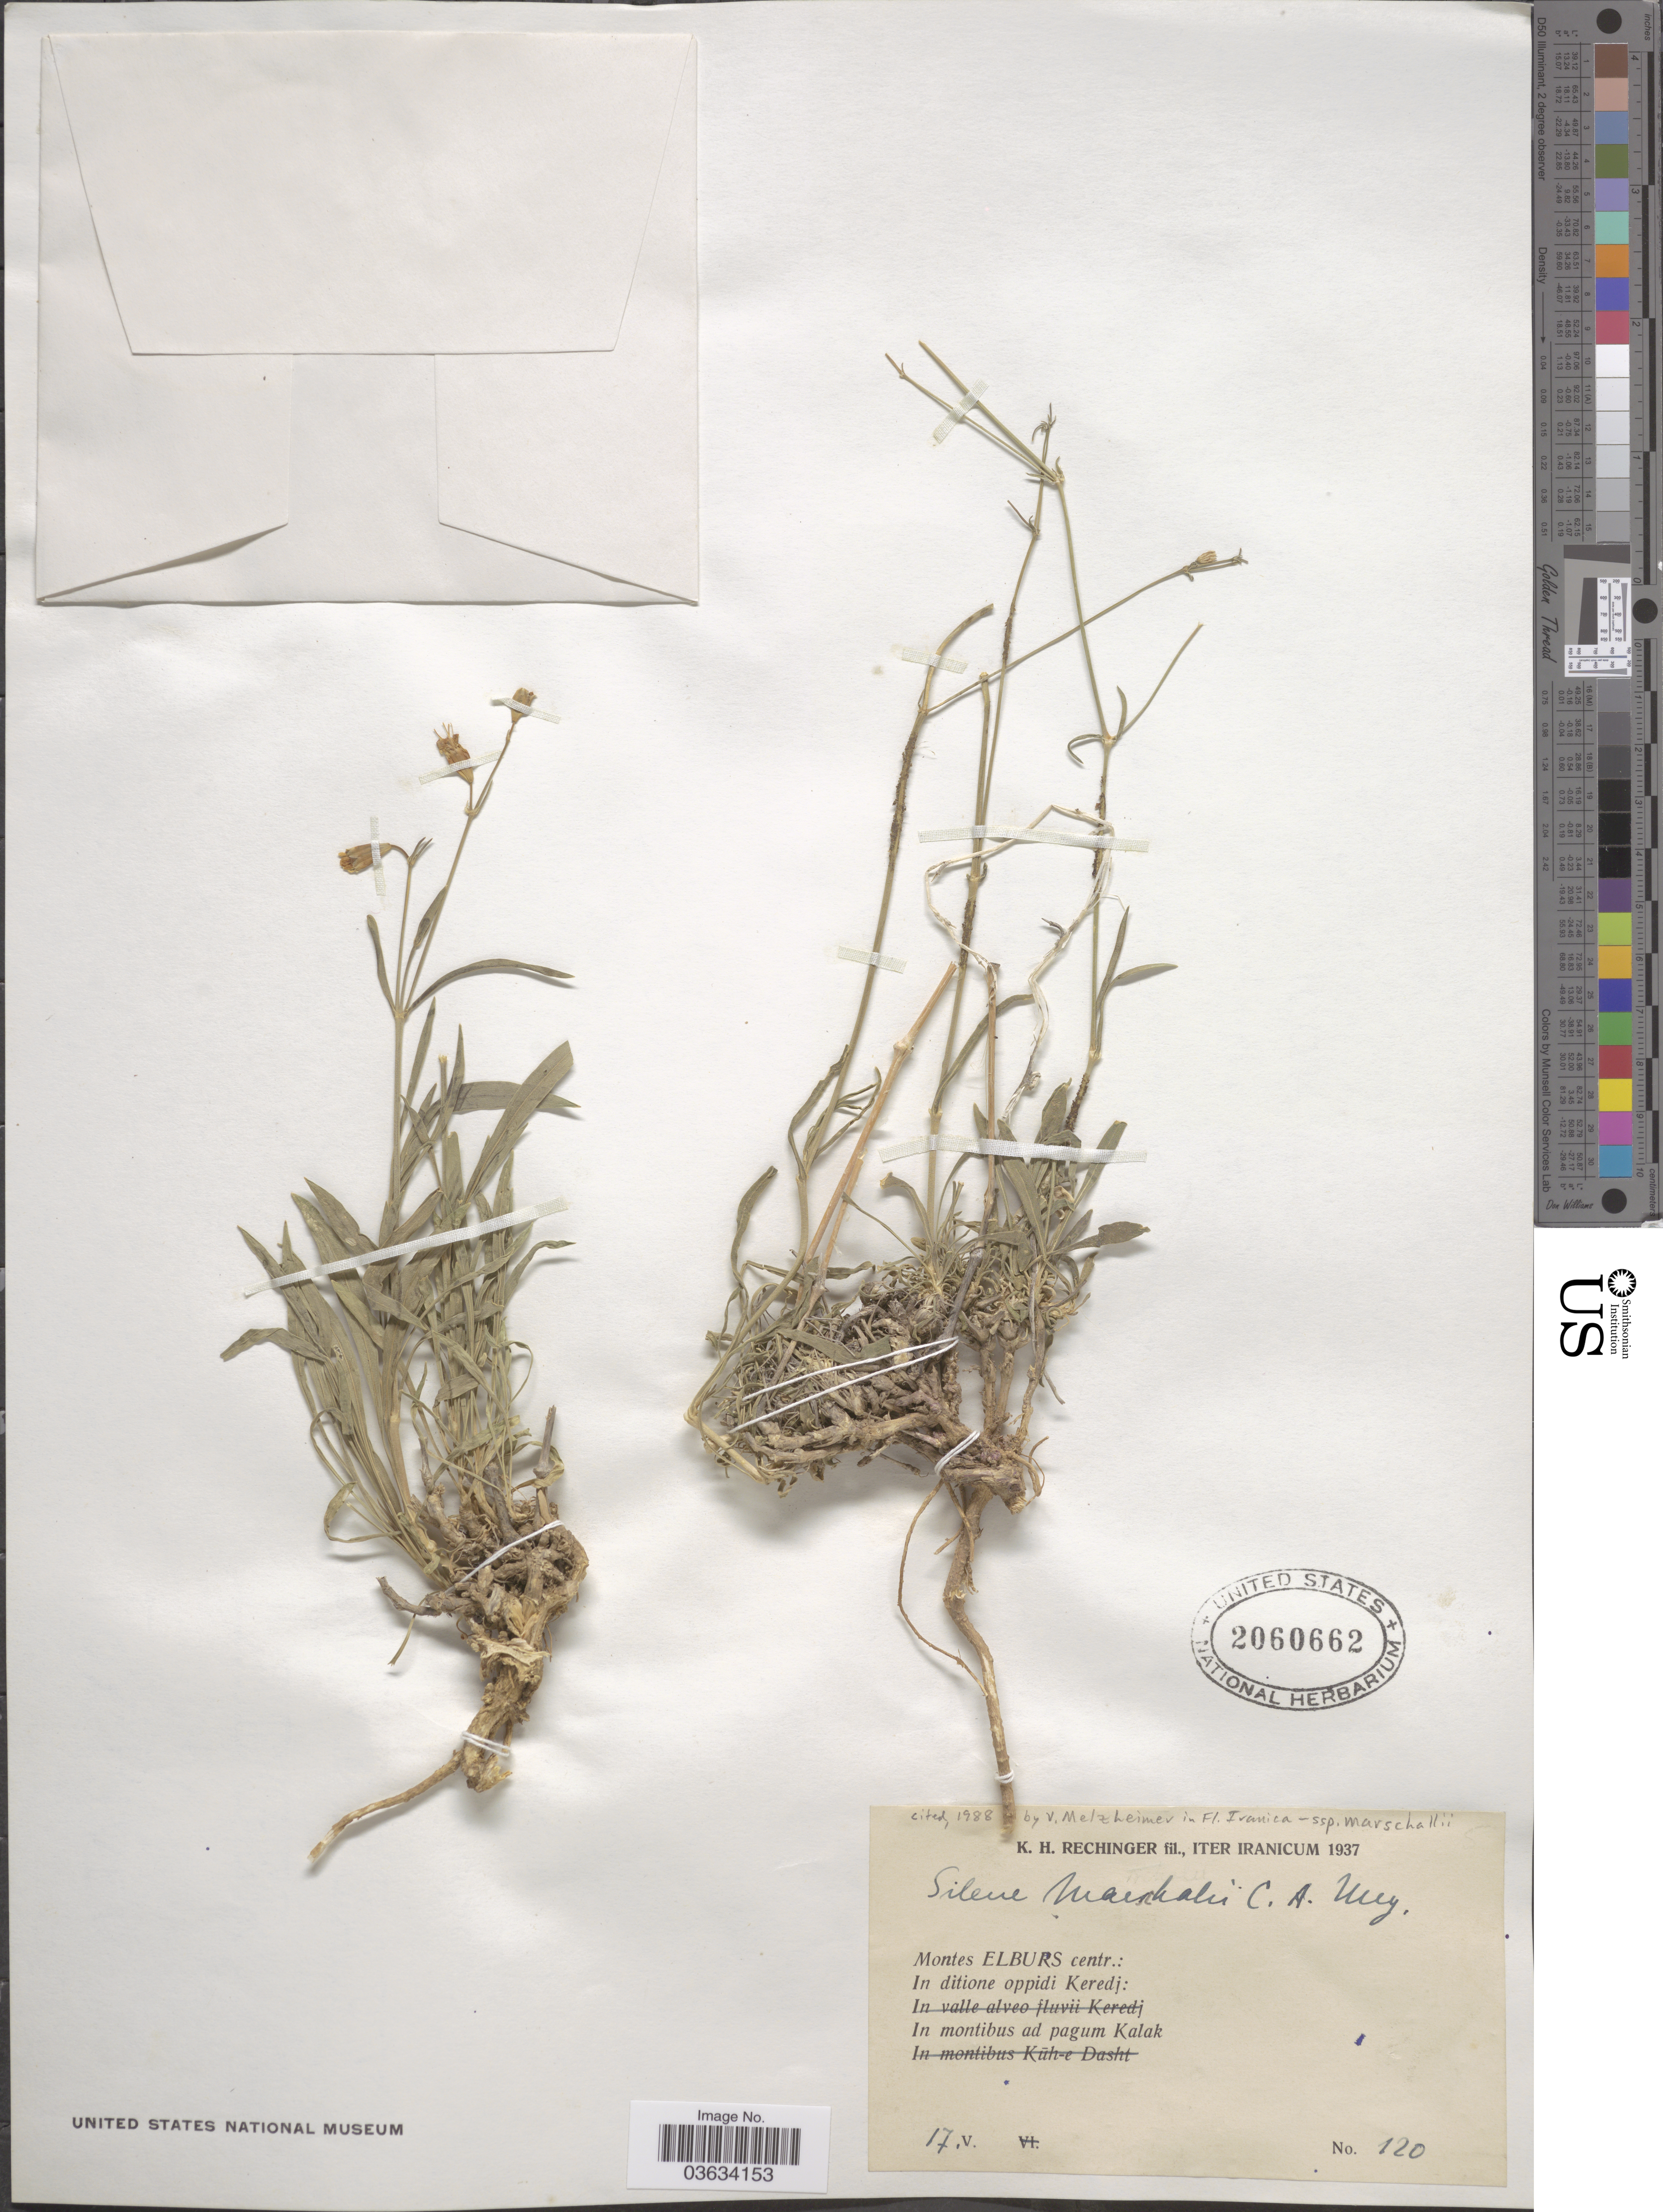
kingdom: Plantae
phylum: Tracheophyta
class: Magnoliopsida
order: Caryophyllales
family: Caryophyllaceae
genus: Silene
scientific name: Silene marschallii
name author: C.A. Mey.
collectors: K. H. Rechinger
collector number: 120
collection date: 1937-05-17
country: Iran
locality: Montes Elburs centr.: In ditione oppidi Keredj: In montibus ad pagum Kalak.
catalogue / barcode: US 2060662